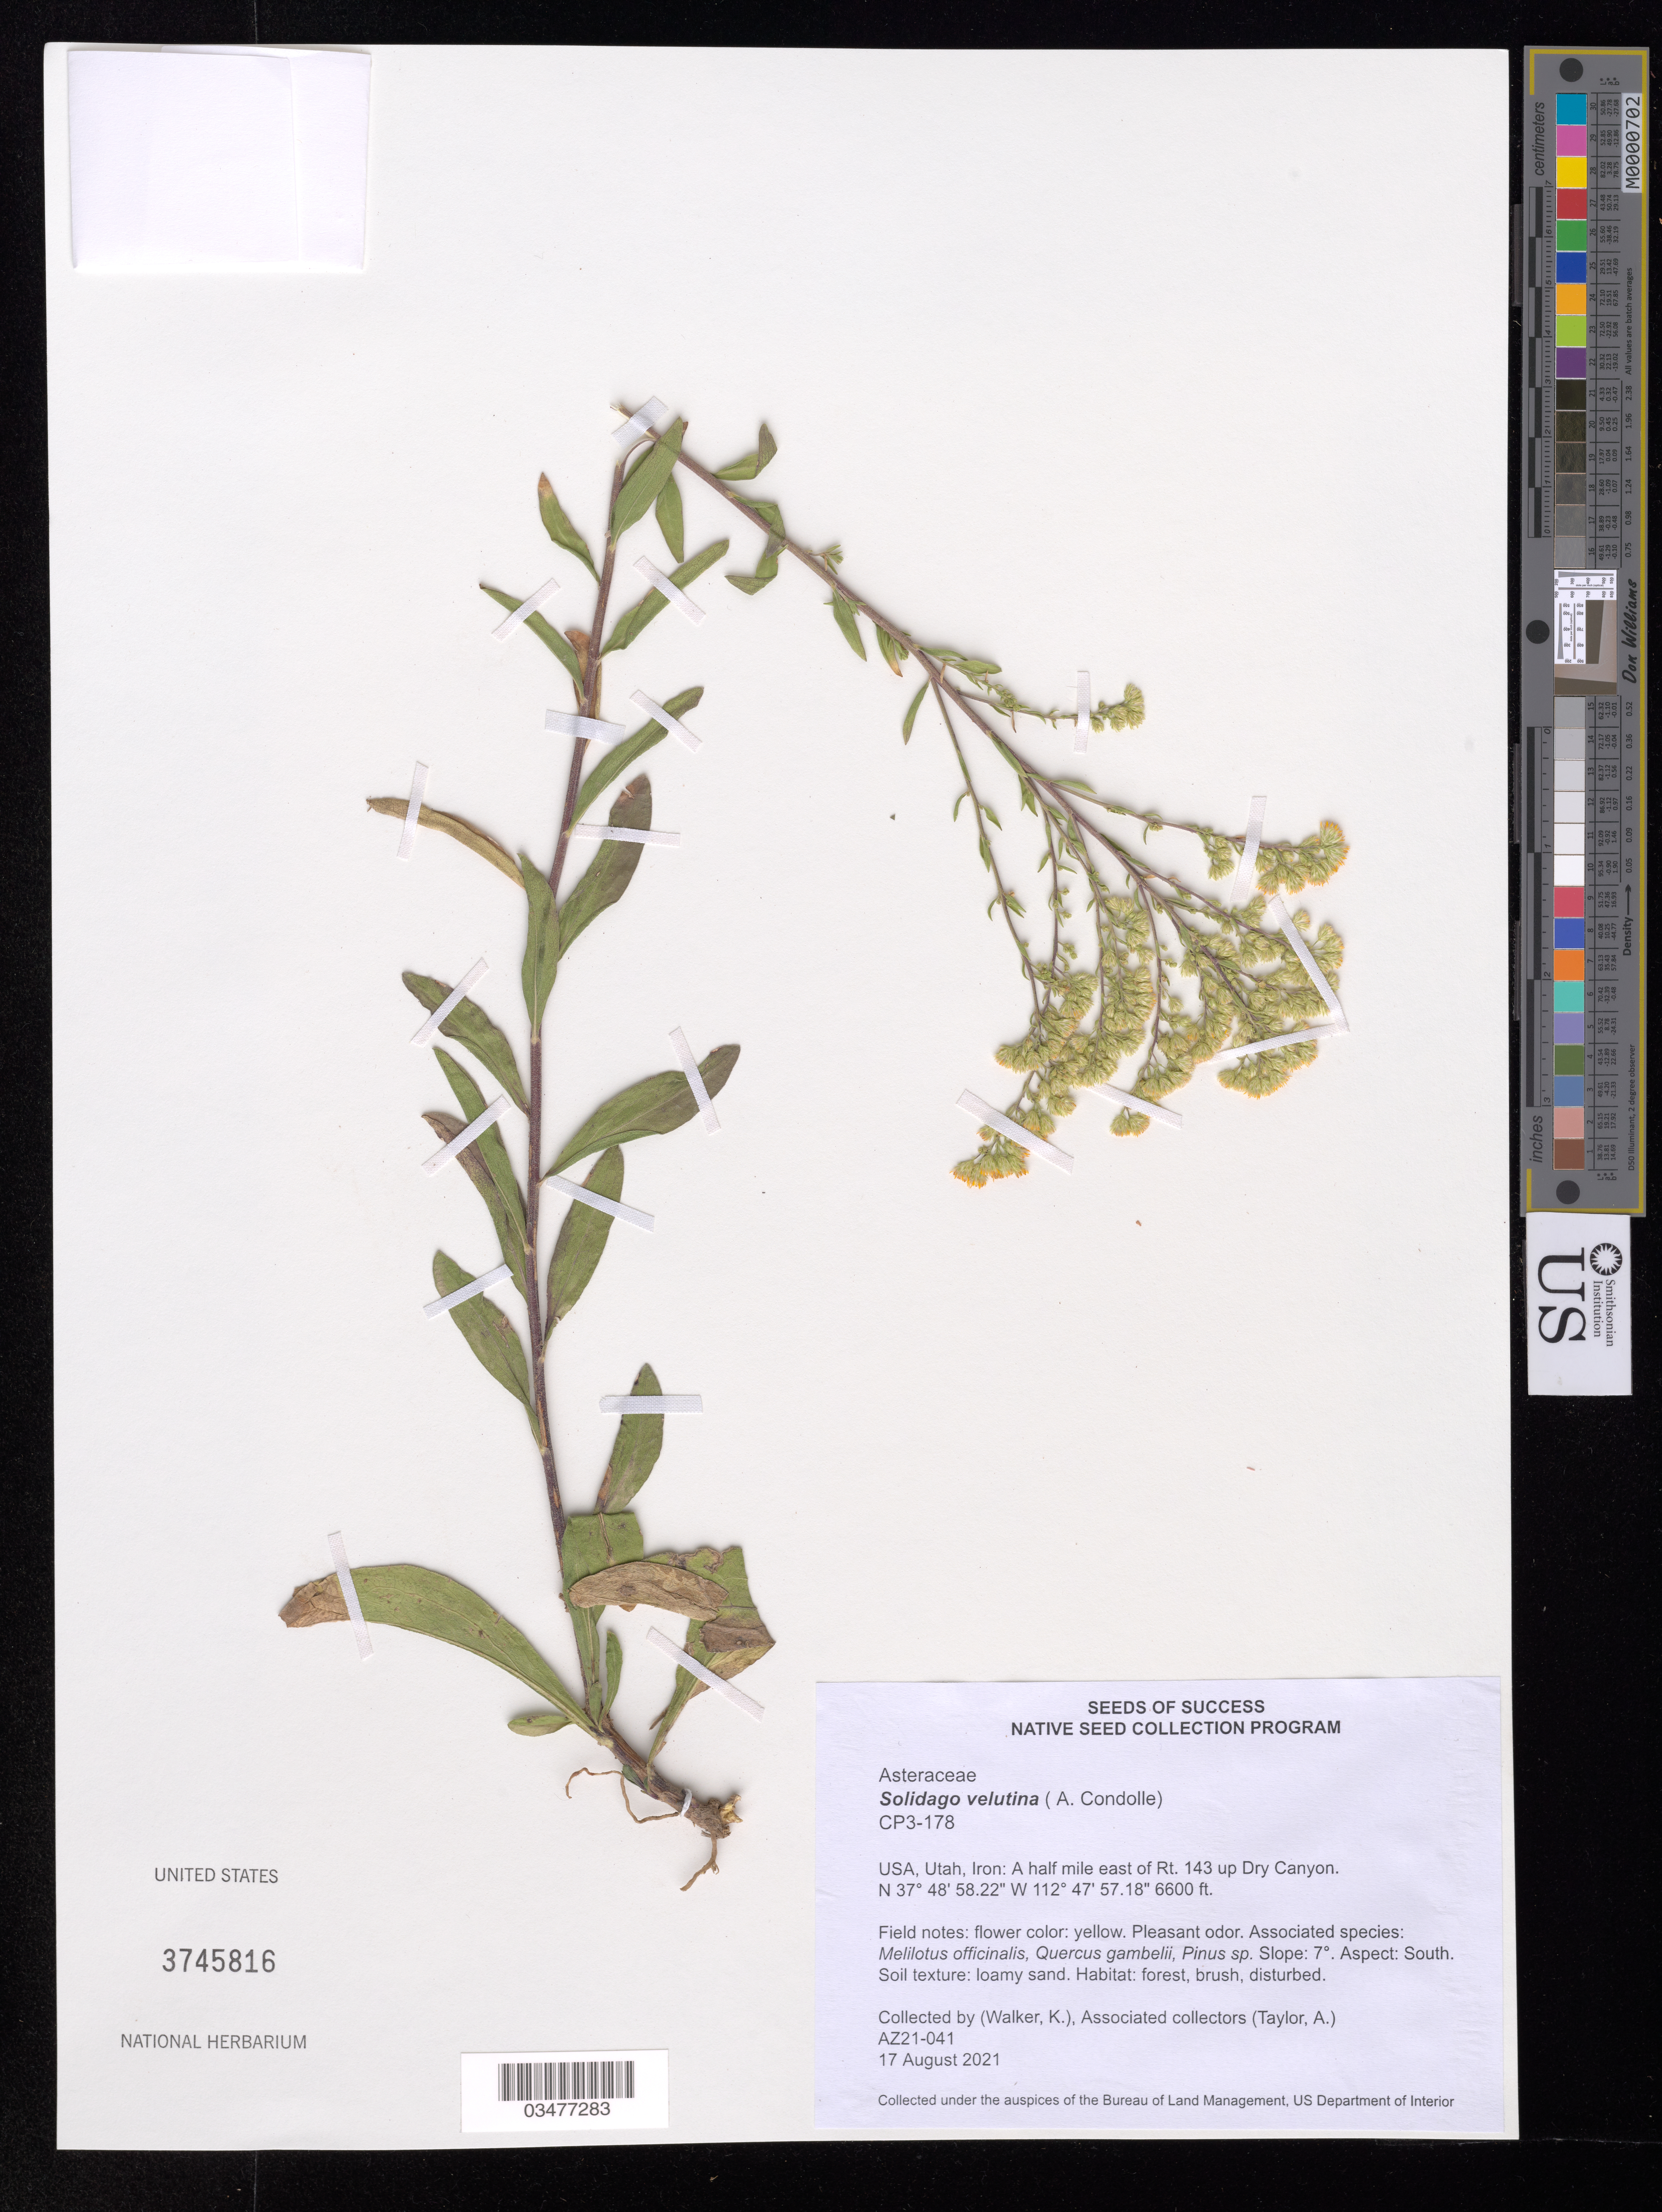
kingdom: Plantae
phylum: Tracheophyta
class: Magnoliopsida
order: Asterales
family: Asteraceae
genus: Solidago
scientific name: Solidago velutina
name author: DC.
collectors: K. Walker & A. Taylor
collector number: AZ21-041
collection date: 2021-08-17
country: United States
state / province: Utah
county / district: Iron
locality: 0.5 mi. E of Rt. 143 up Dry Canyon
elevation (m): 2012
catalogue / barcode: US 3745816